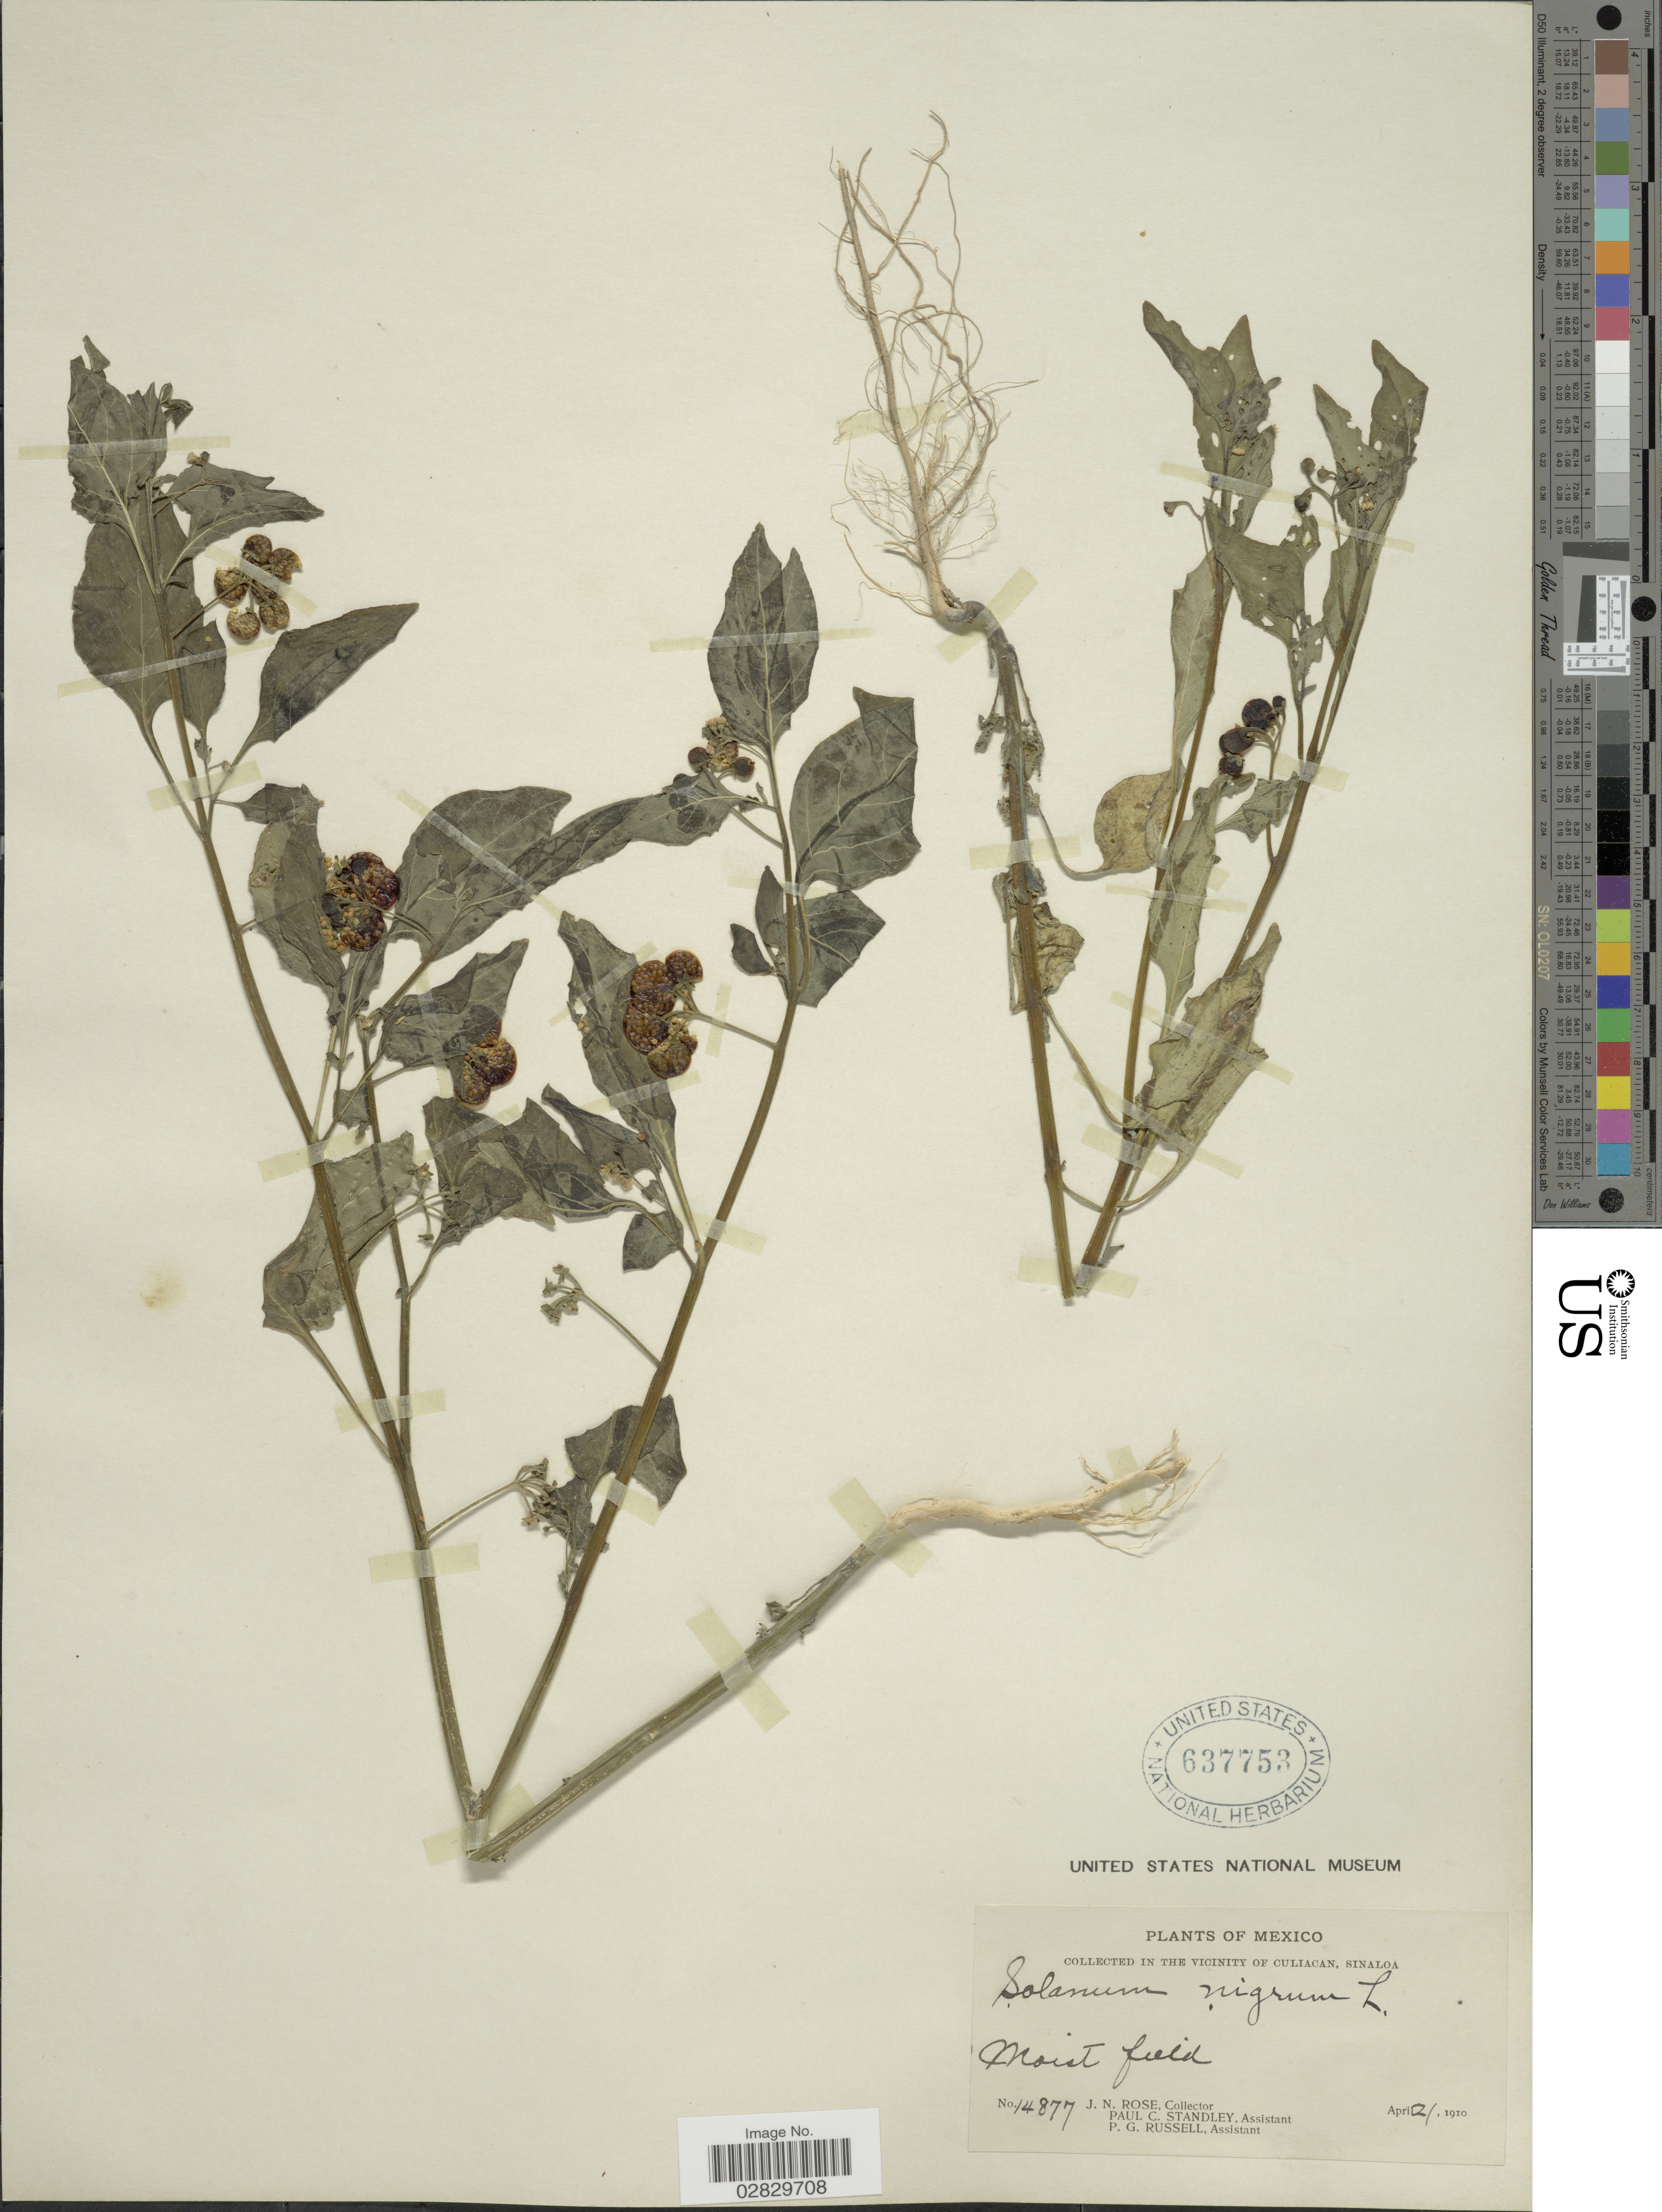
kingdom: Plantae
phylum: Tracheophyta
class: Magnoliopsida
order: Solanales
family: Solanaceae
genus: Solanum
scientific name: Solanum americanum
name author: Mill.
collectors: J. N. Rose, P. C. Standley & P. G. Russell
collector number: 14877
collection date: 1910-04-21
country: Mexico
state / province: Sinaloa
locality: Vicinity of Culiacan.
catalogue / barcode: US 637753